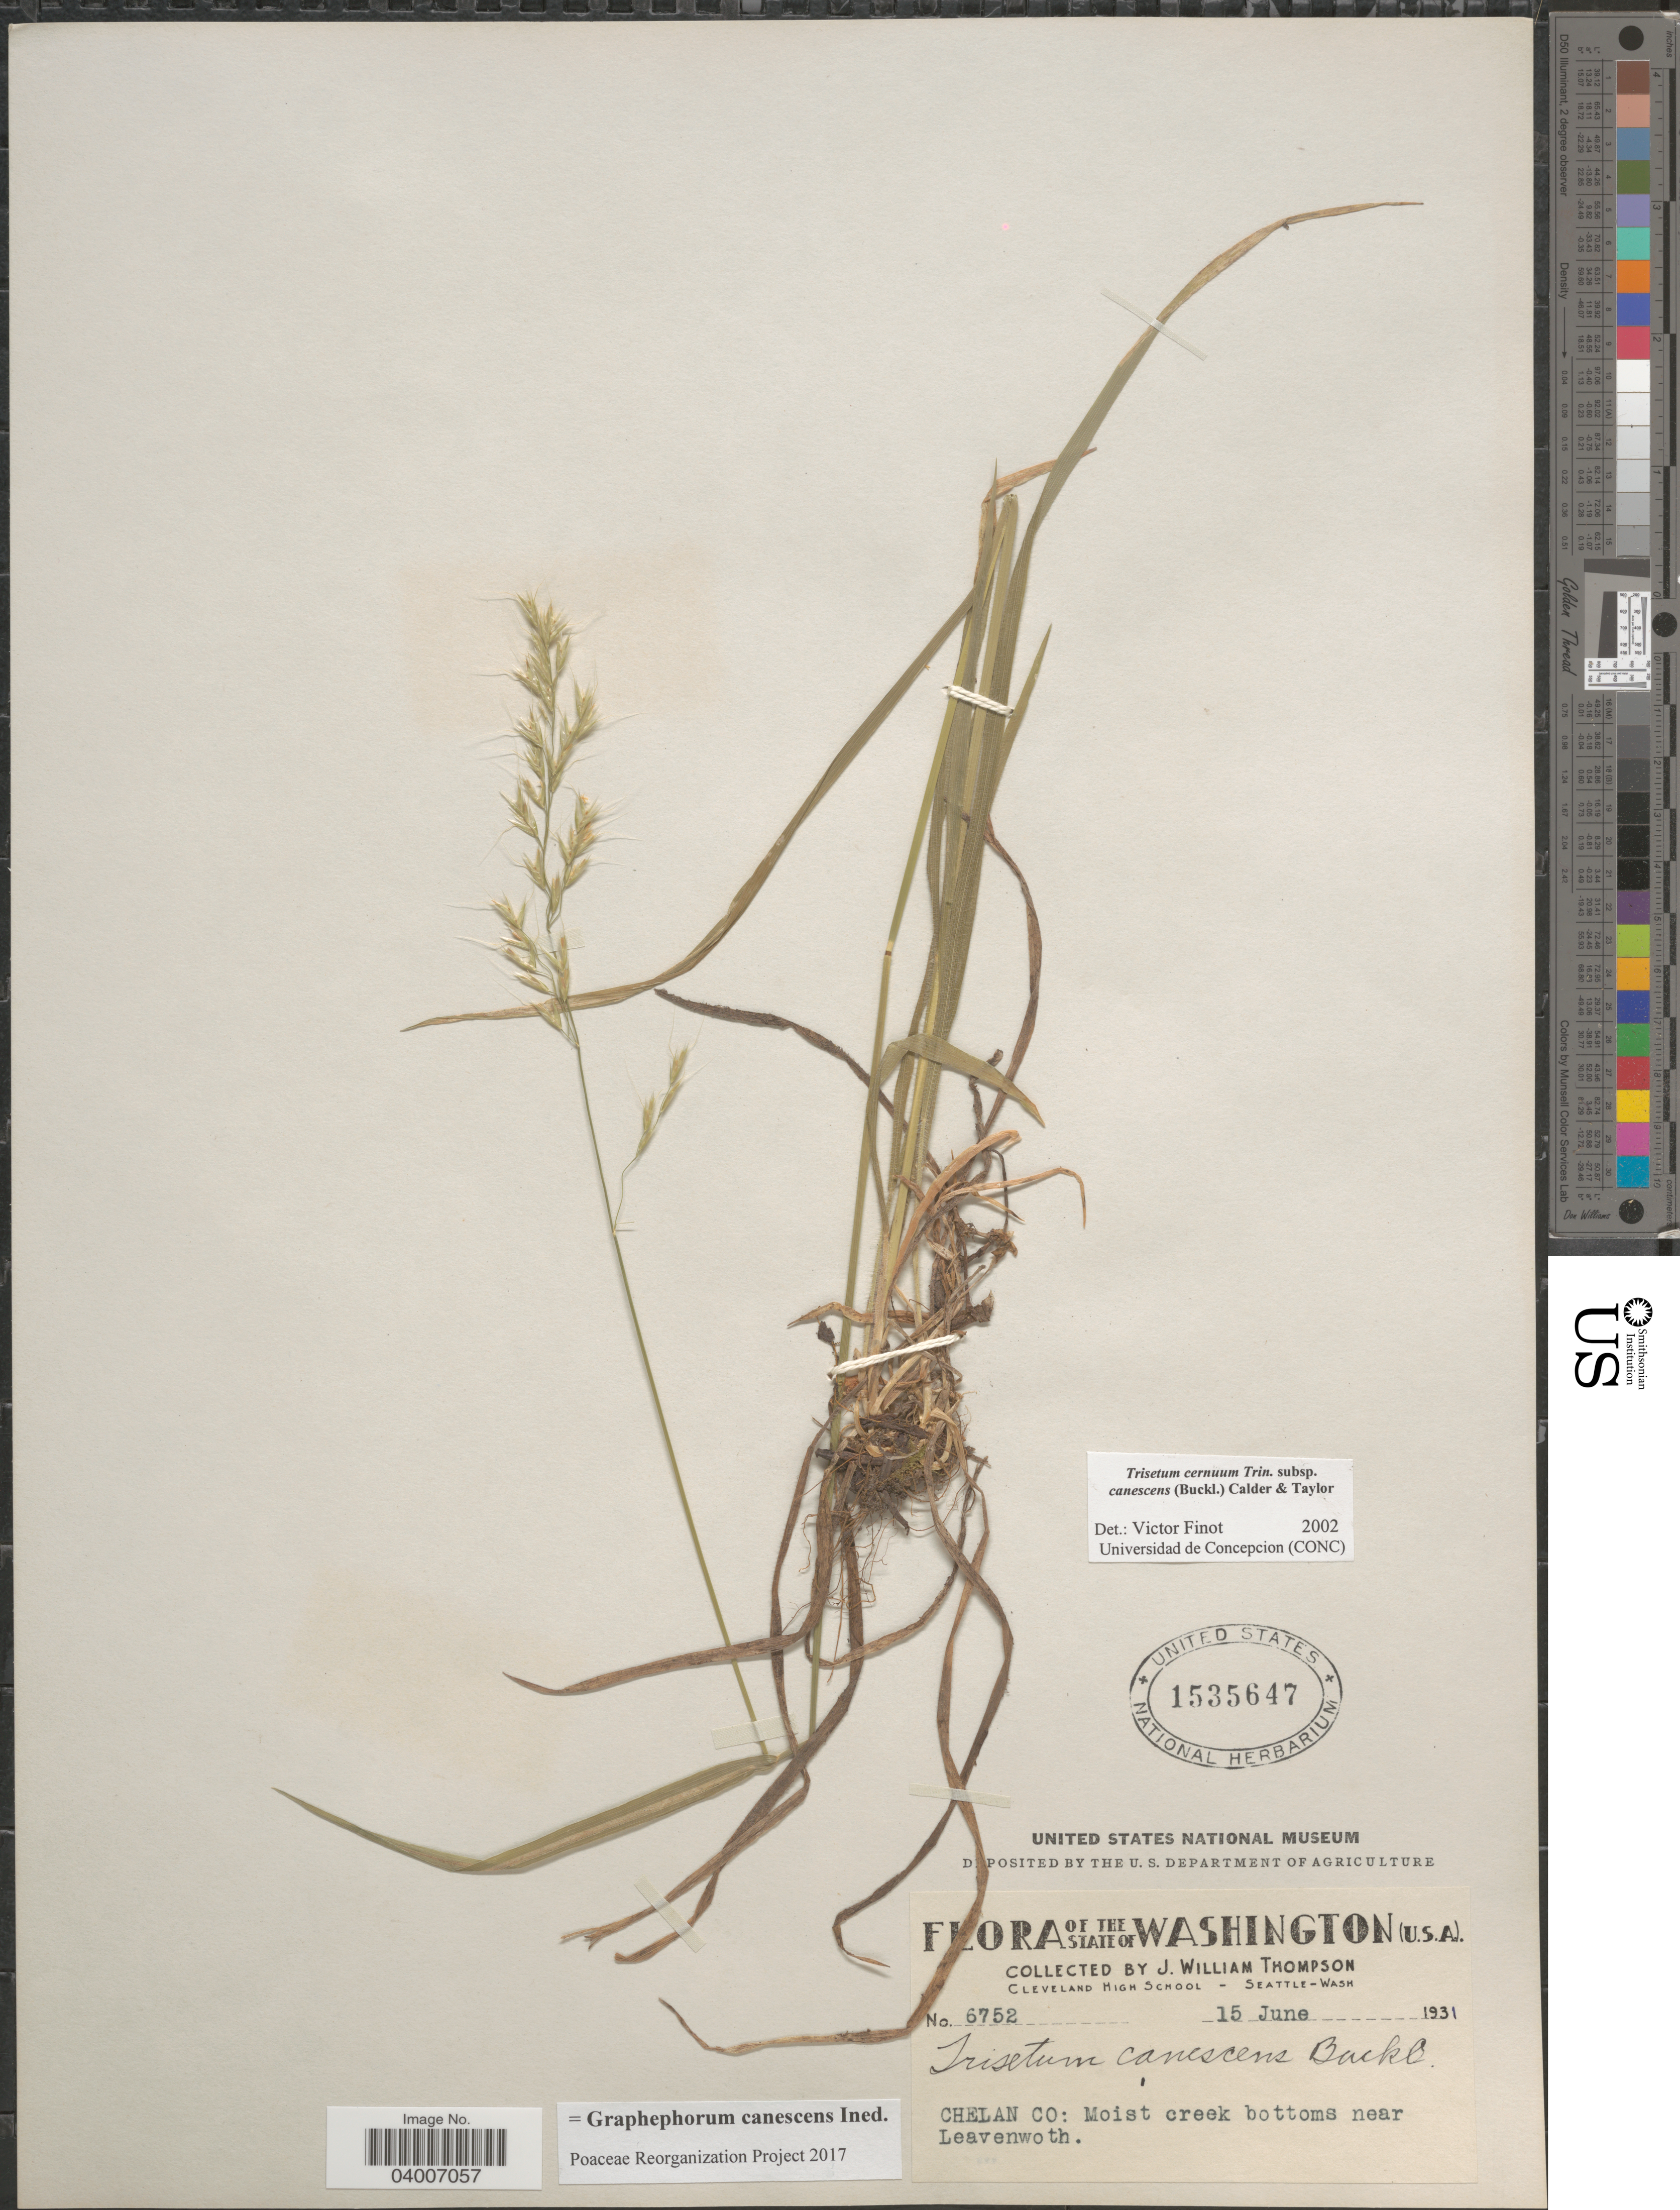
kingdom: Plantae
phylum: Tracheophyta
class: Liliopsida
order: Poales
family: Poaceae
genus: Graphephorum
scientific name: Graphephorum canescens ined.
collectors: J. W. Thompson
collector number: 6752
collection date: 1931-06-15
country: United States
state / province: Washington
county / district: Chelan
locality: Chelan Co: Moist creek bottoms near Leavenwoth.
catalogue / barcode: US 1535647